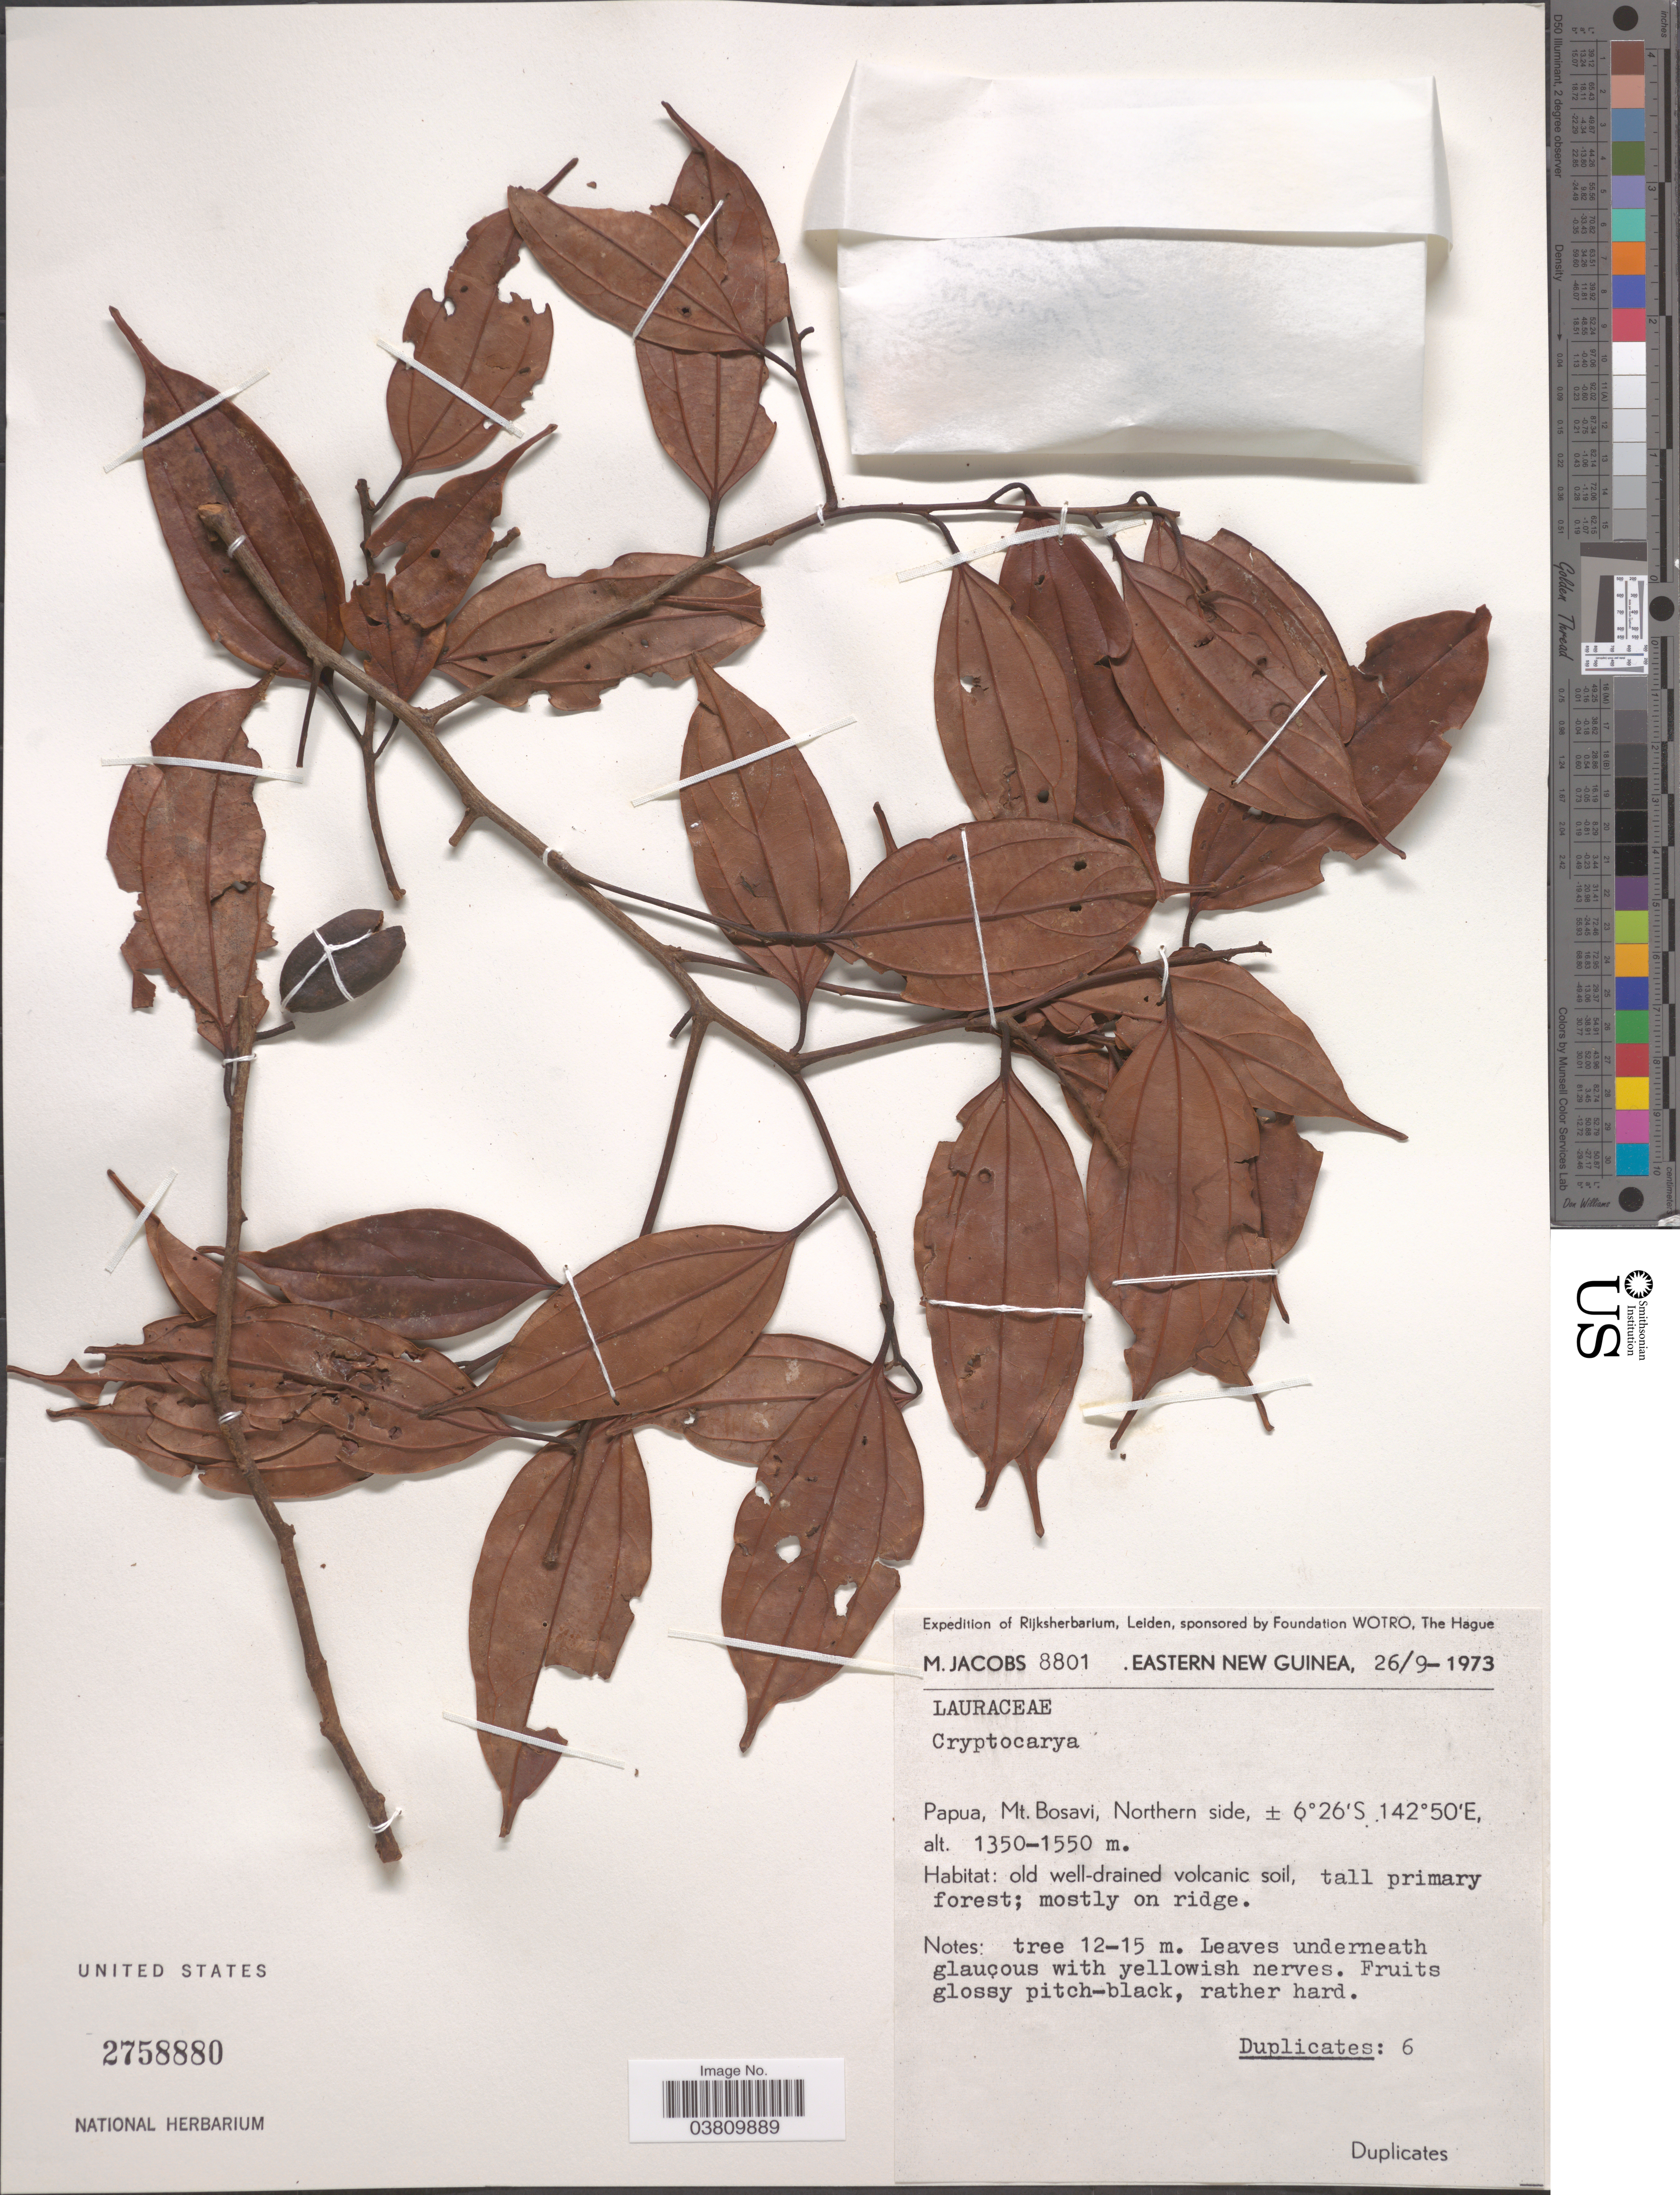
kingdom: Plantae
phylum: Tracheophyta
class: Magnoliopsida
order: Laurales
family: Lauraceae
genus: Cryptocarya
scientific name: Cryptocarya sp.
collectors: M. Jacobs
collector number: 8801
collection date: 1973-09-26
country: Papua New Guinea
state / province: Northern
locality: Eastern New Guinea. Papua, Mt. Bosavi, Northern side.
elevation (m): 1350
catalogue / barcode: US 2758880